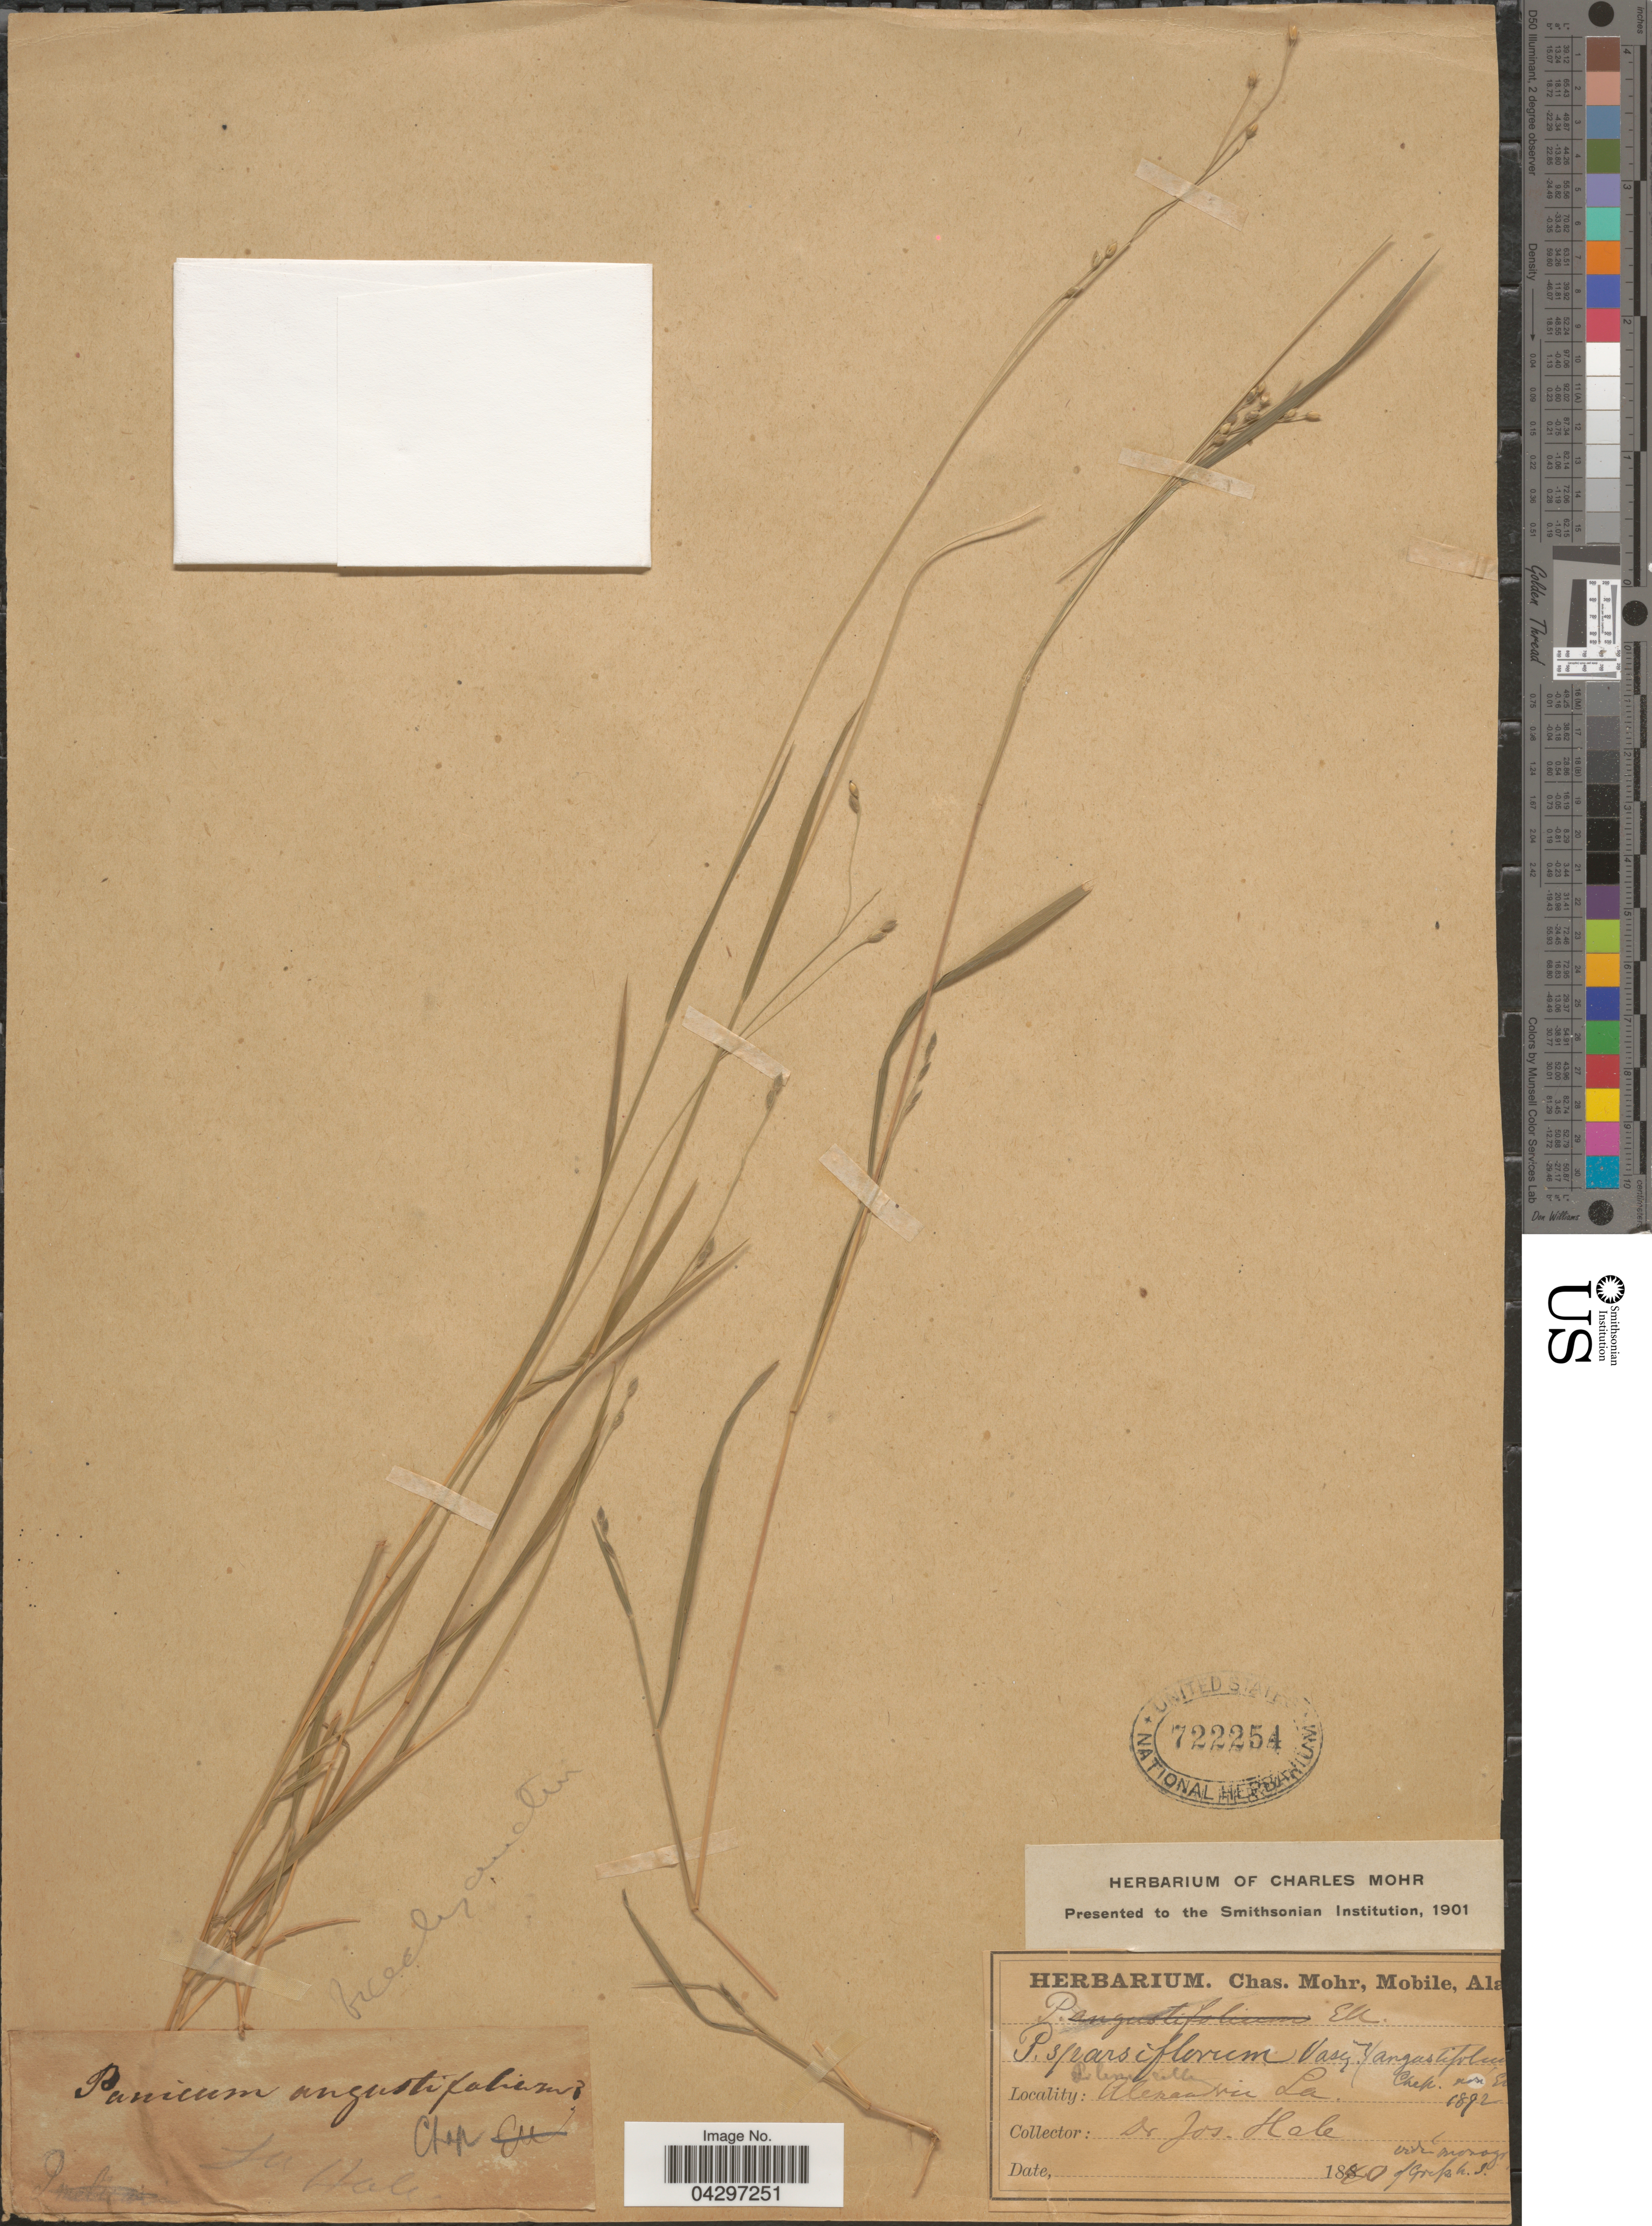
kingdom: Plantae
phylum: Tracheophyta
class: Liliopsida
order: Poales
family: Poaceae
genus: Panicum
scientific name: Panicum brachyanthum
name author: Steud.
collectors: J. Hale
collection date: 1840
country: United States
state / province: Louisiana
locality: Alexandria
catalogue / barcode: US 722254